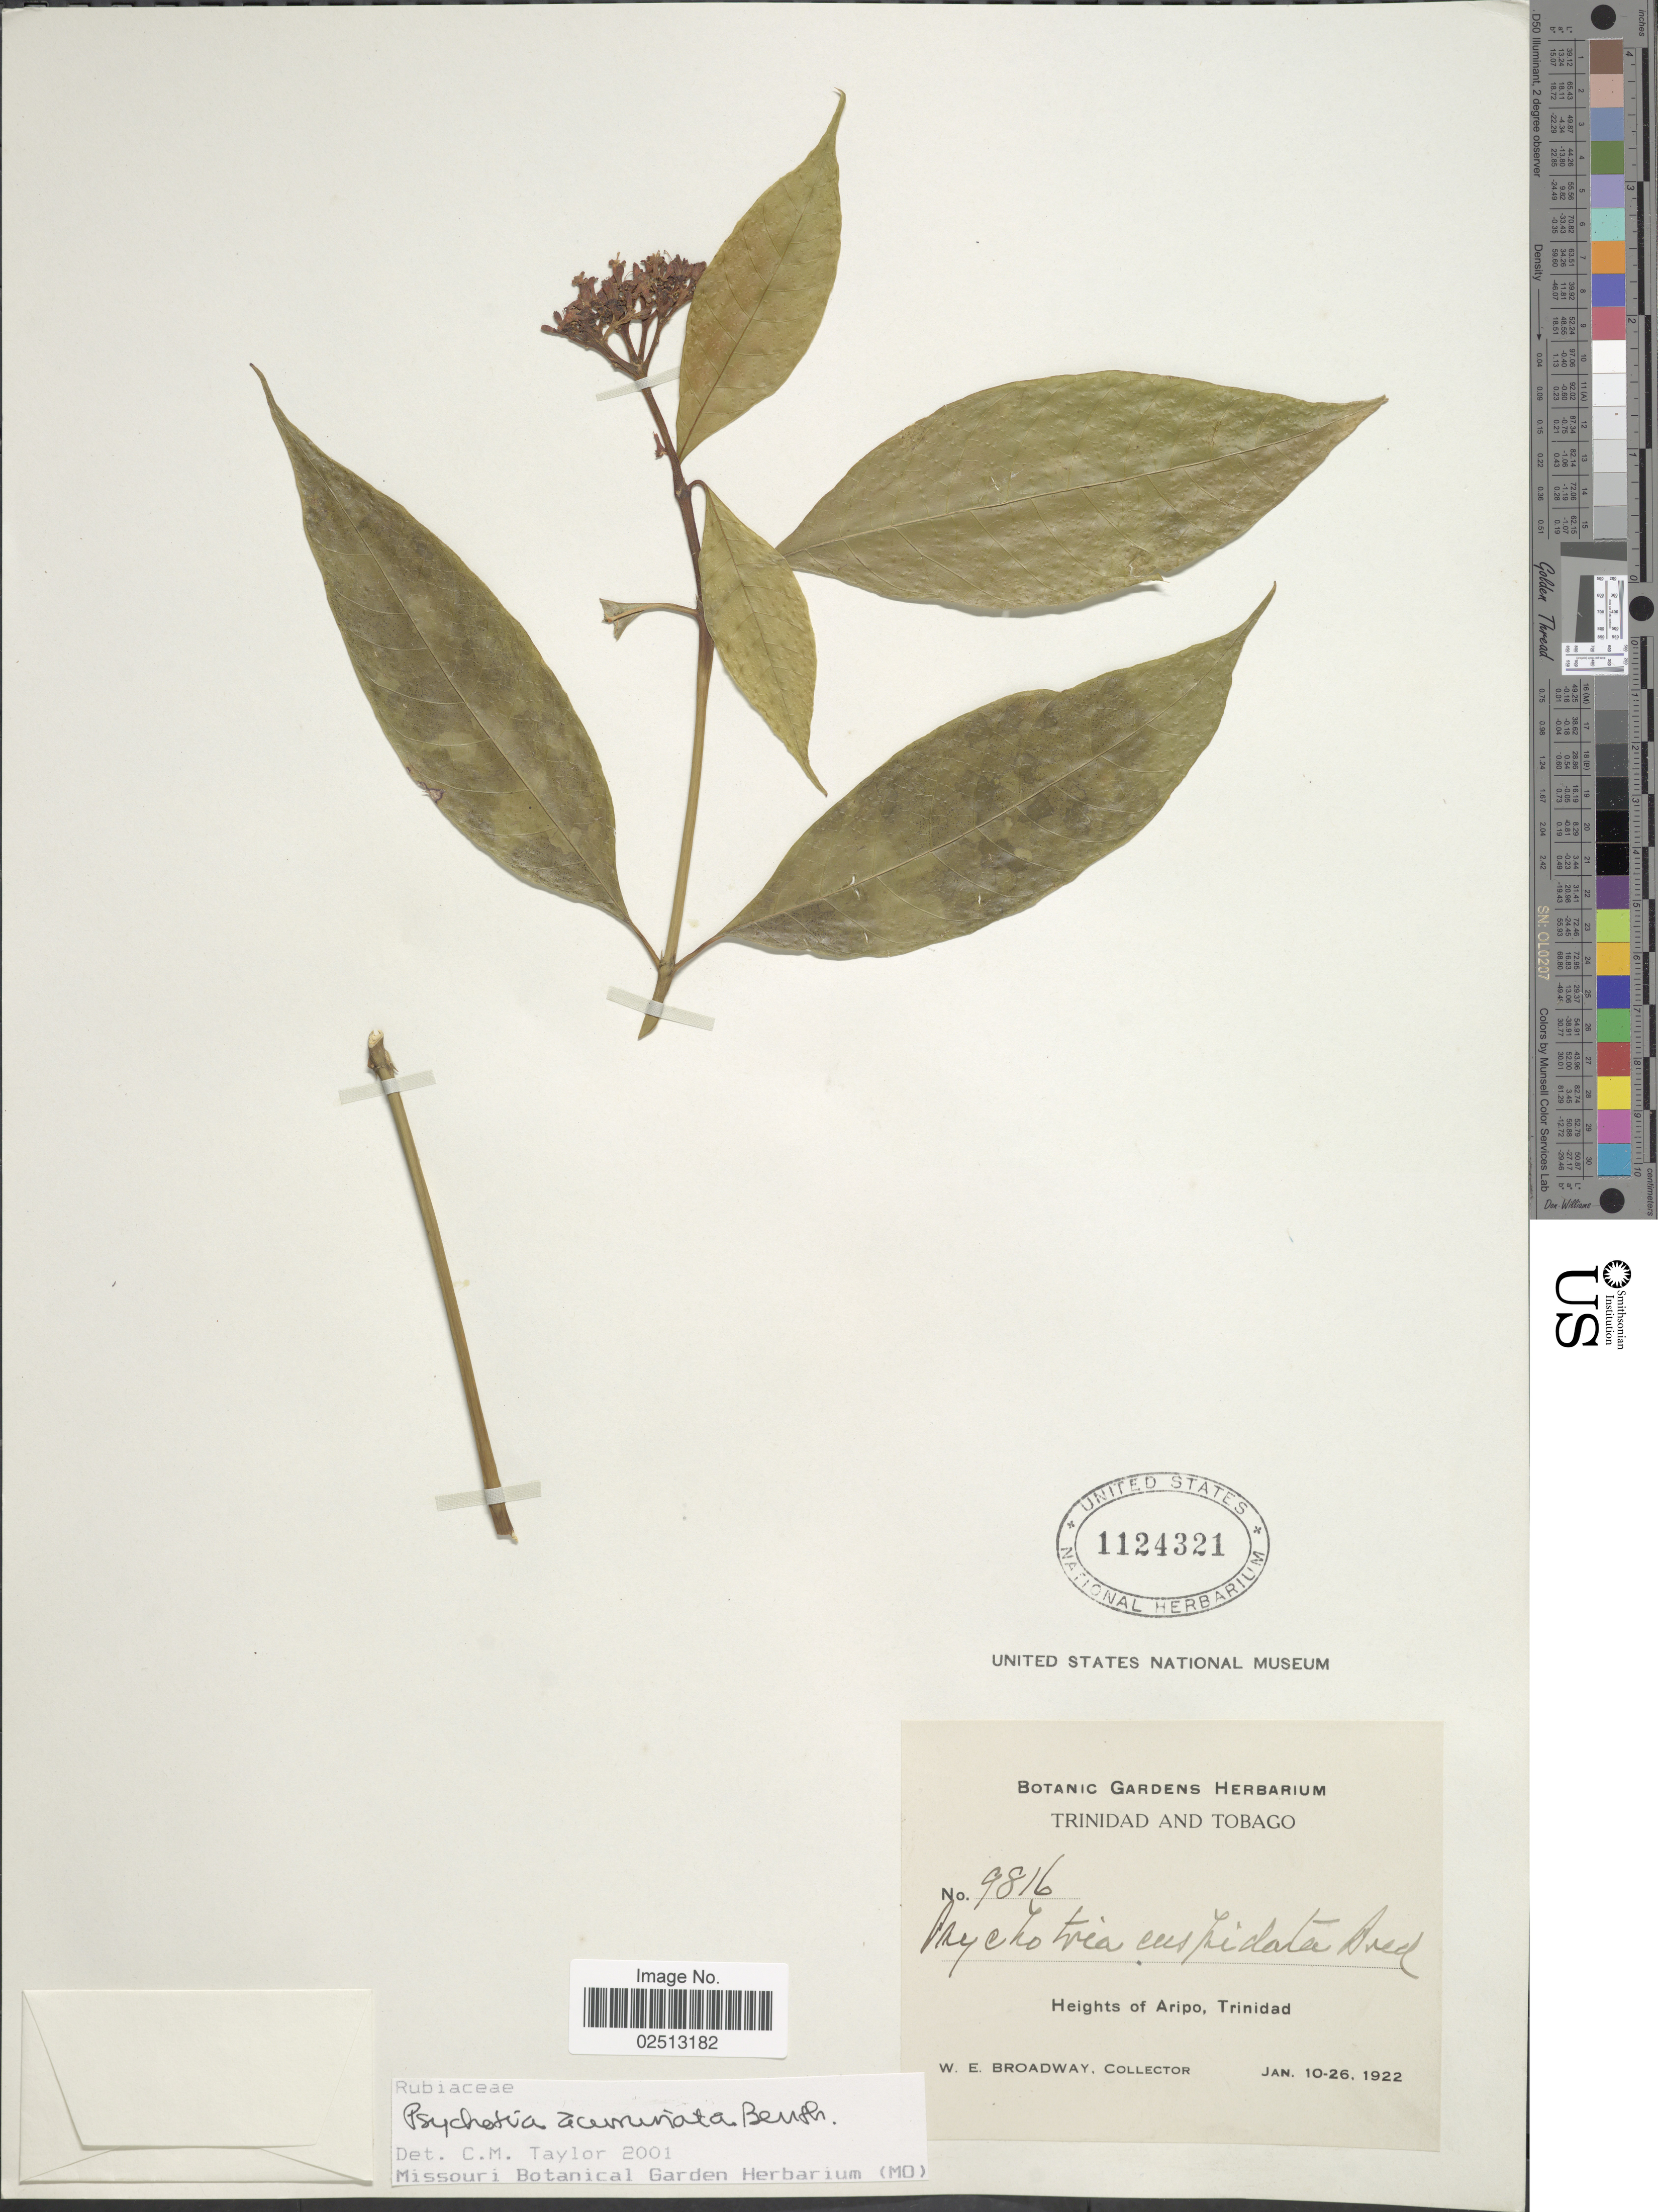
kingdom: Plantae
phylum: Tracheophyta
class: Magnoliopsida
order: Gentianales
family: Rubiaceae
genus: Psychotria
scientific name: Psychotria acuminata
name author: Benth.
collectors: W. E. Broadway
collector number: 9816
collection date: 1922-01-10/1922-01-26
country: Trinidad and Tobago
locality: Tinidad and Tobago. Heights and Aripo, Trinidad.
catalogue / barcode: US 1124321